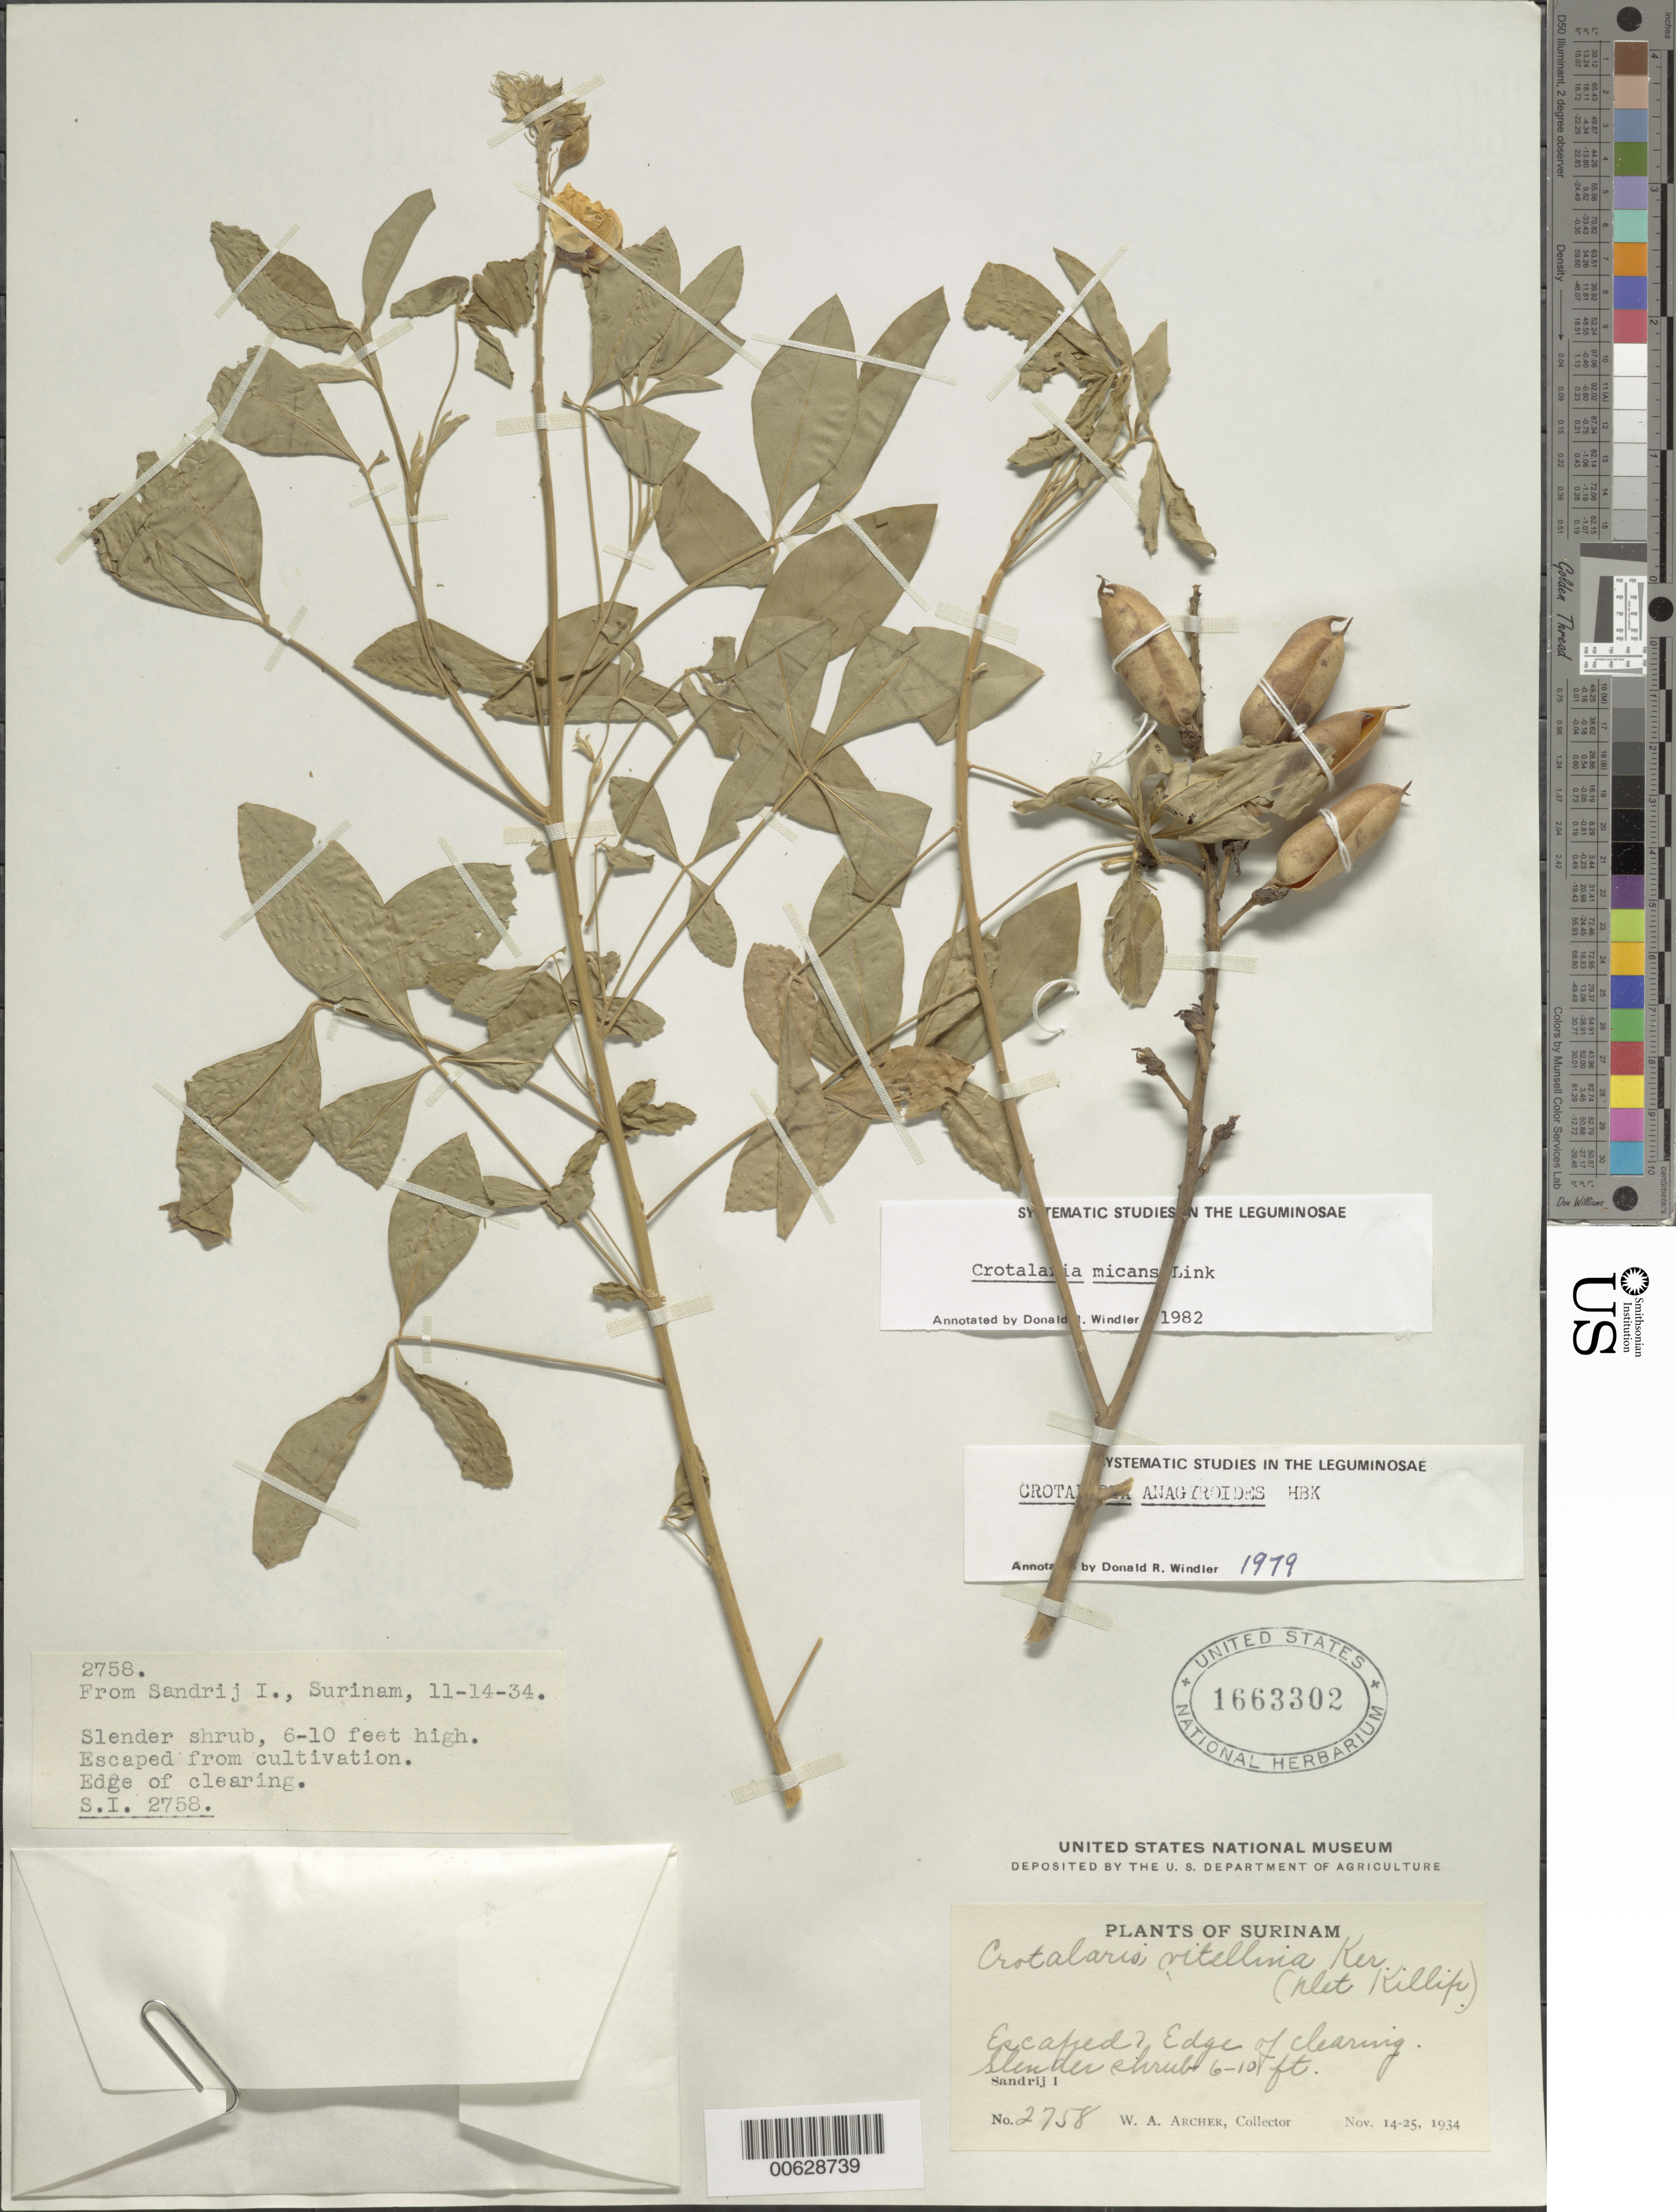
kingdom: Plantae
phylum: Tracheophyta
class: Magnoliopsida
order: Fabales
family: Fabaceae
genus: Crotalaria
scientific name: Crotalaria micans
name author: Link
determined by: Windler, D. R.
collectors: W. A. Archer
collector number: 2758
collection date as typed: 14-Nov-34 to 25-Nov-34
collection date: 1934-11-14/1934-11-25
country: Suriname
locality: Zanderij I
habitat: Edge of clearing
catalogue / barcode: US 1663302